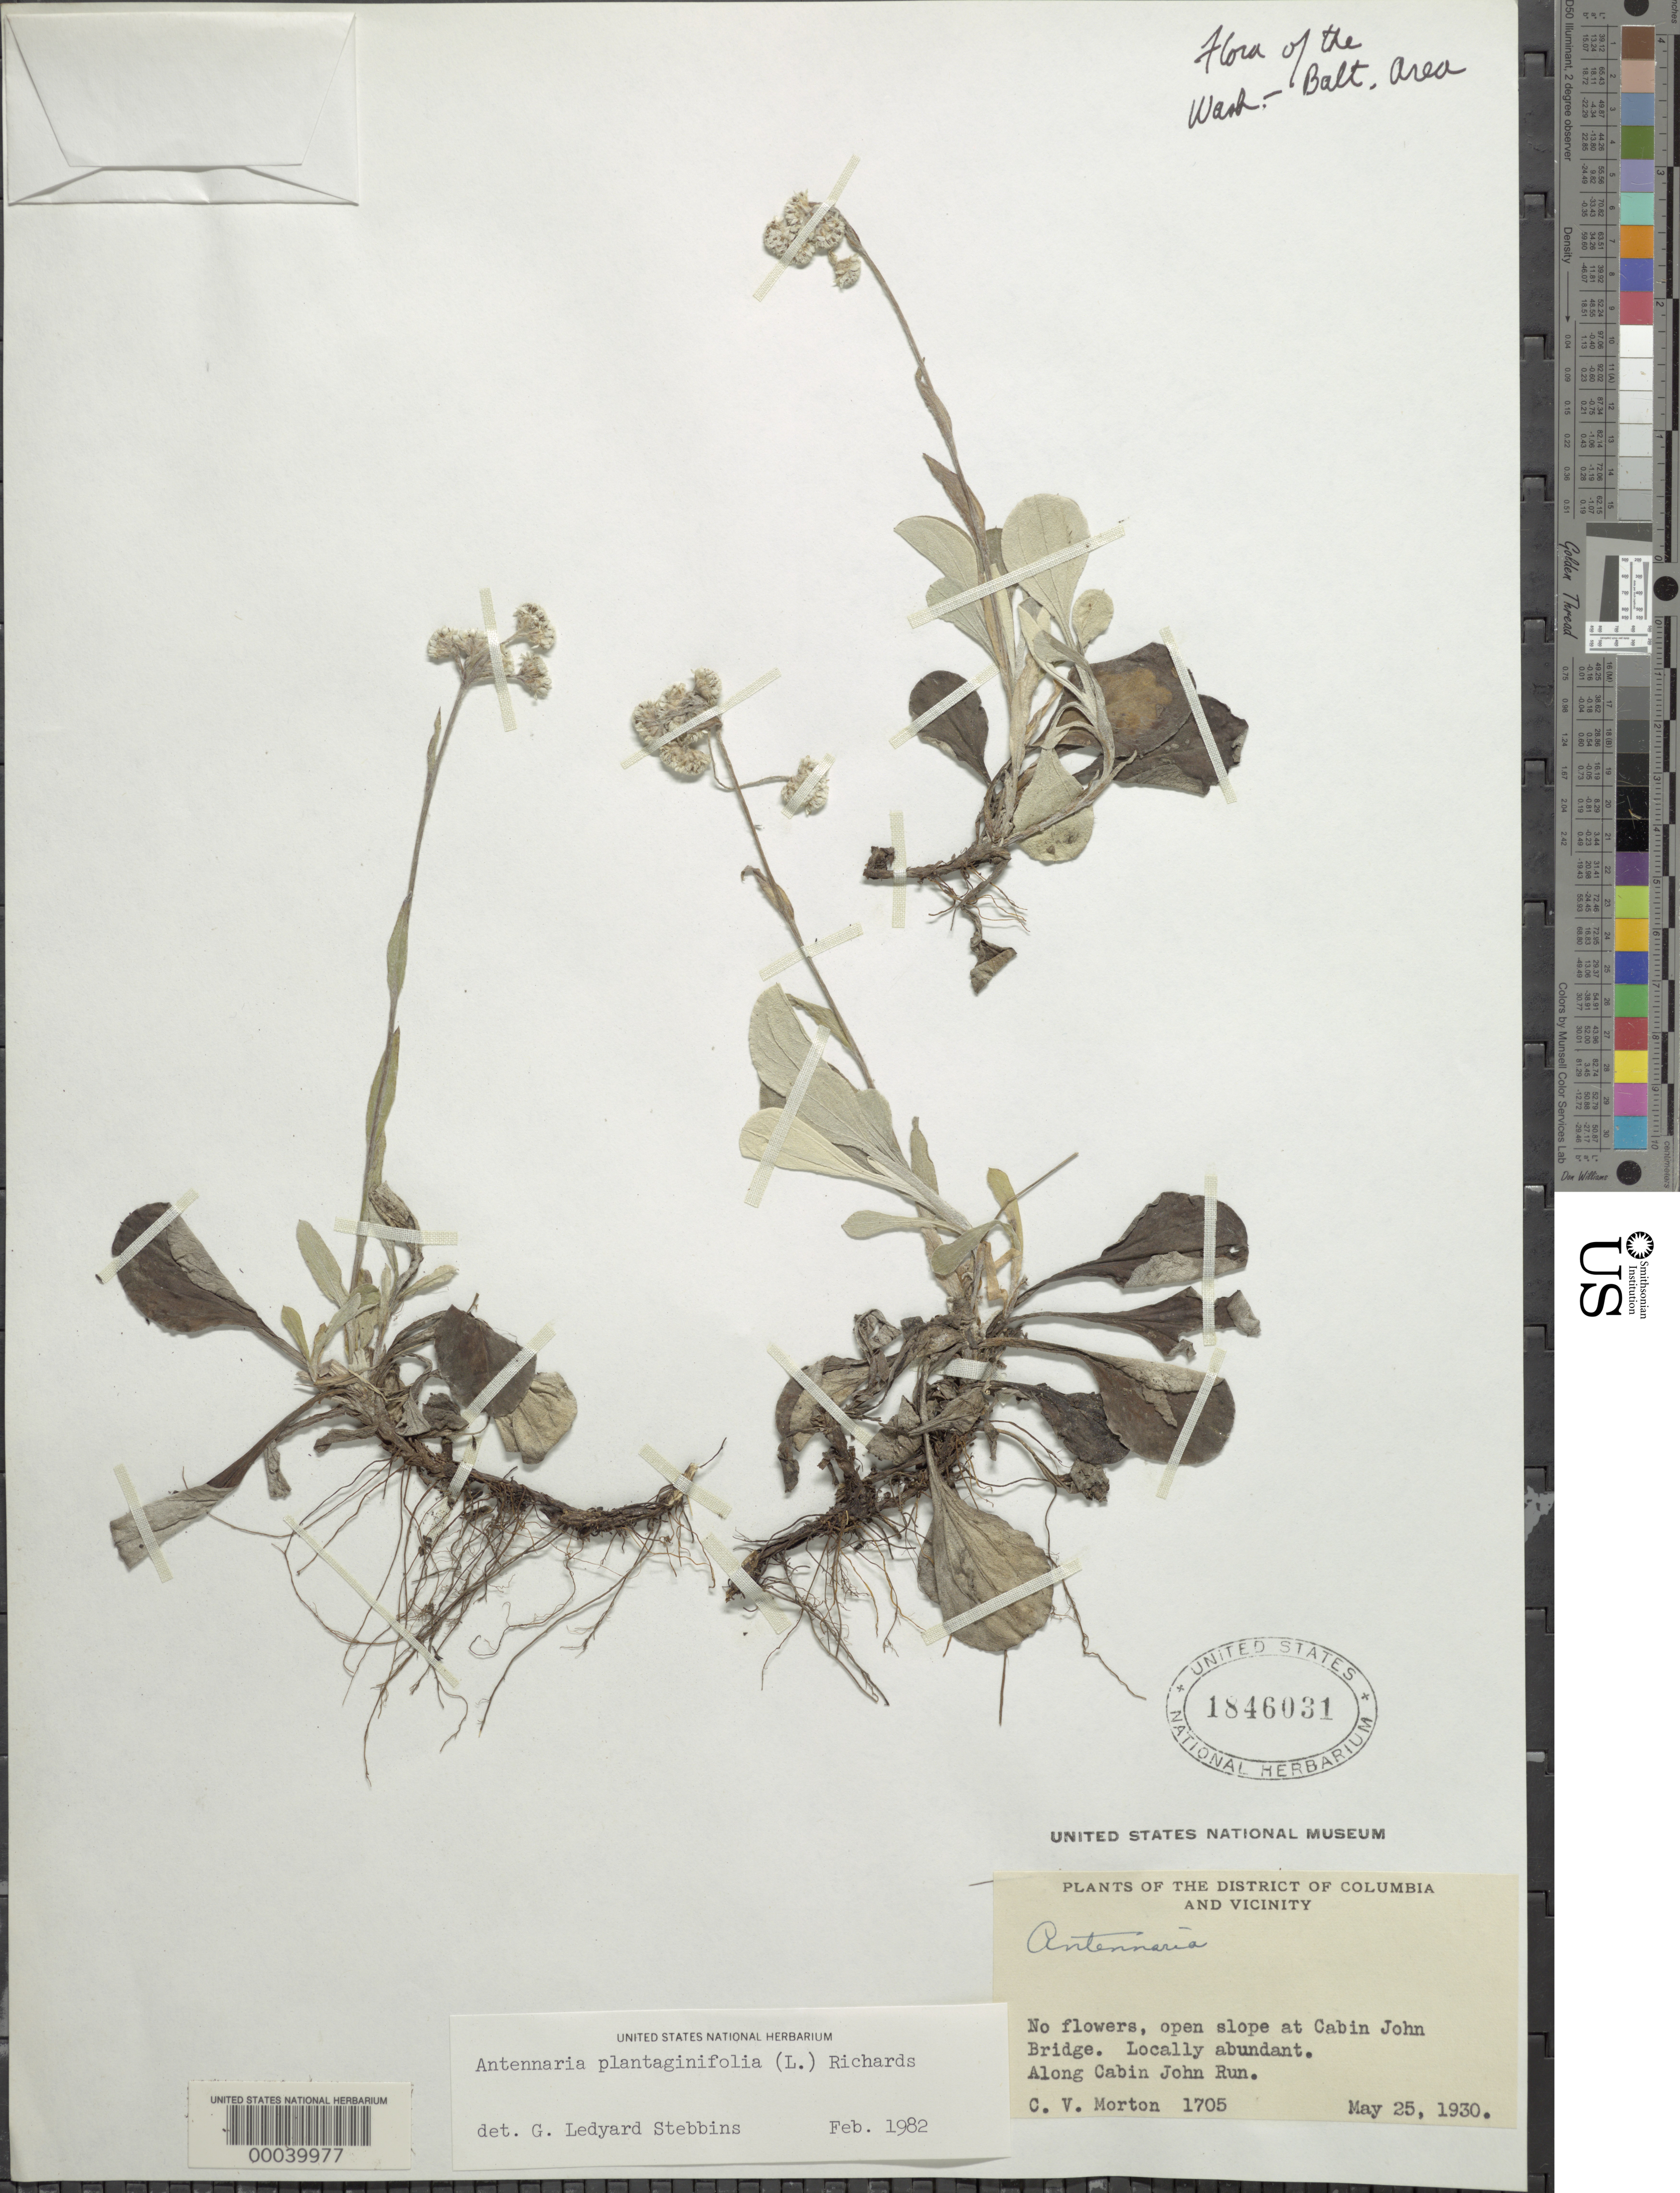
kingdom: Plantae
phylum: Tracheophyta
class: Magnoliopsida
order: Asterales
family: Asteraceae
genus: Antennaria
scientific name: Antennaria plantaginifolia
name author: (L.) Richardson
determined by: Stebbins, G. L.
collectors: C. V. Morton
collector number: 1705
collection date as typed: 25 May 1930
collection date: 1930-05-25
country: United States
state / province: Maryland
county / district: Montgomery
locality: Cabin John Bridge C. & O. Canal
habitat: Open slope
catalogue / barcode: US 1846031